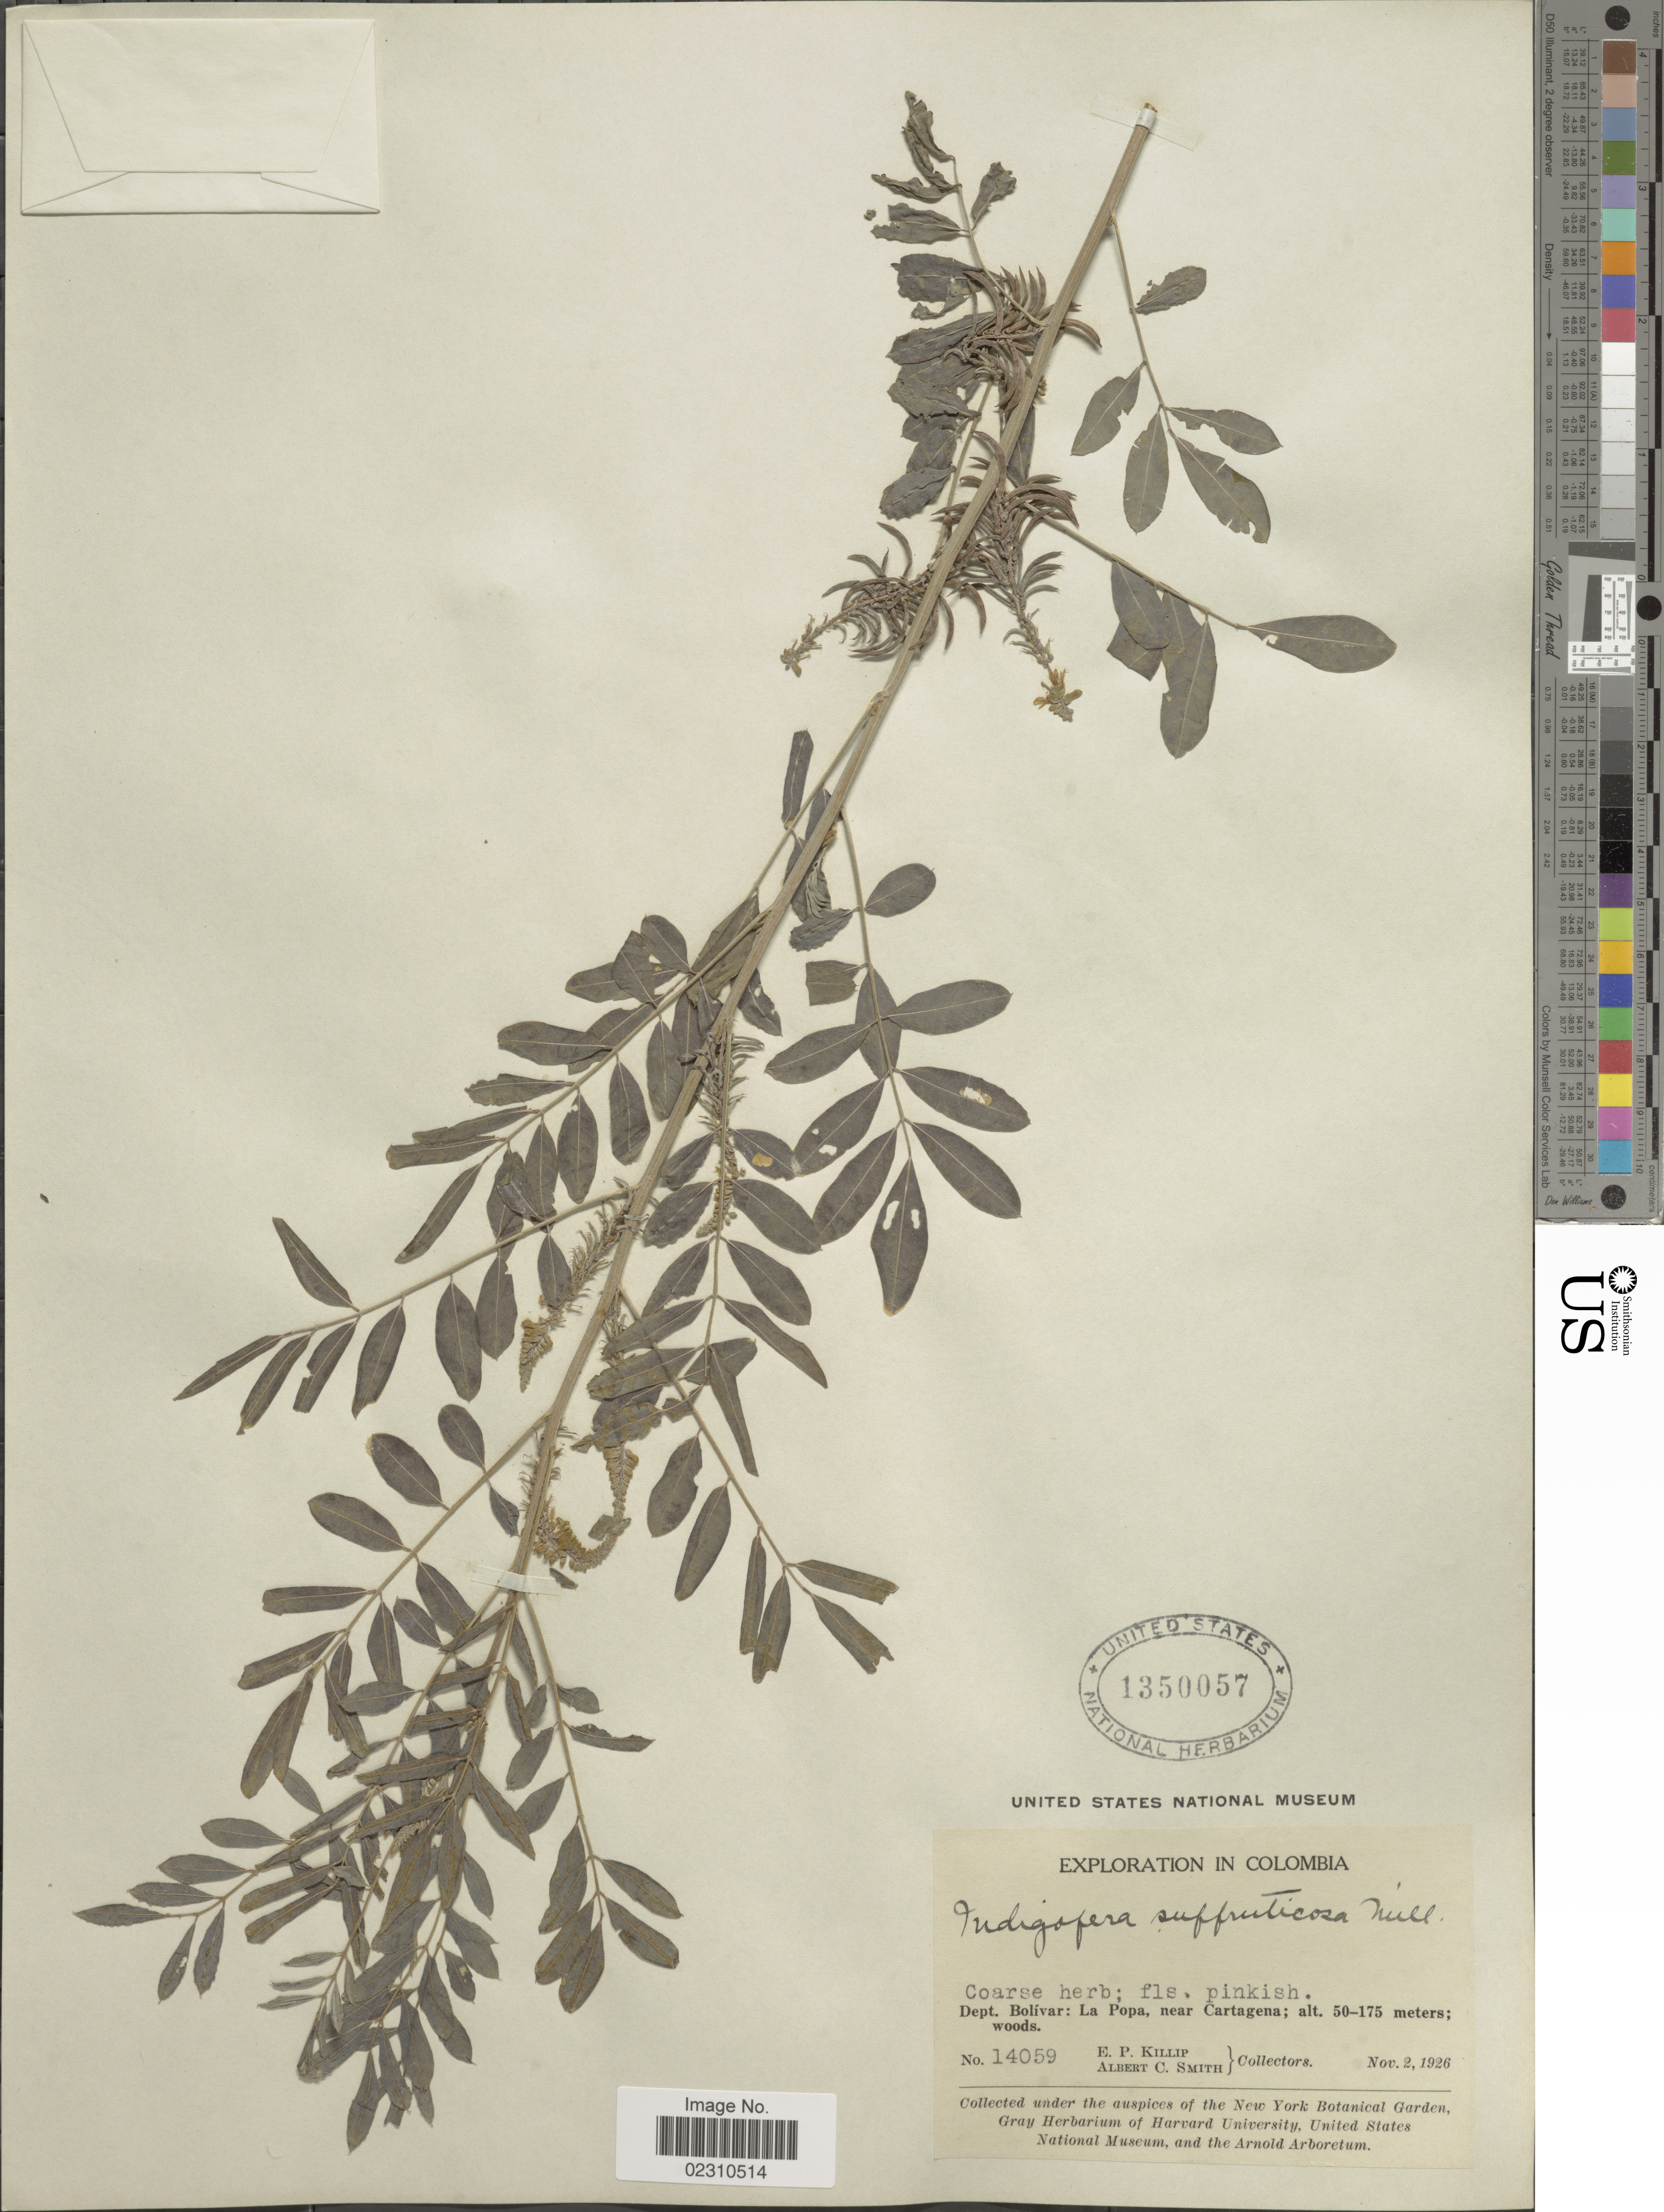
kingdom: Plantae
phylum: Tracheophyta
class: Magnoliopsida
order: Fabales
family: Fabaceae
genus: Indigofera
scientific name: Indigofera suffruticosa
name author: Mill.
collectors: E. P. Killip & A. C. Smith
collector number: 14059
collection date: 1926-11-02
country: Colombia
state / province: Bolívar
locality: Dept. Bolivar: La Popa near Cartagena.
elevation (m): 50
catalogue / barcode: US 1350057